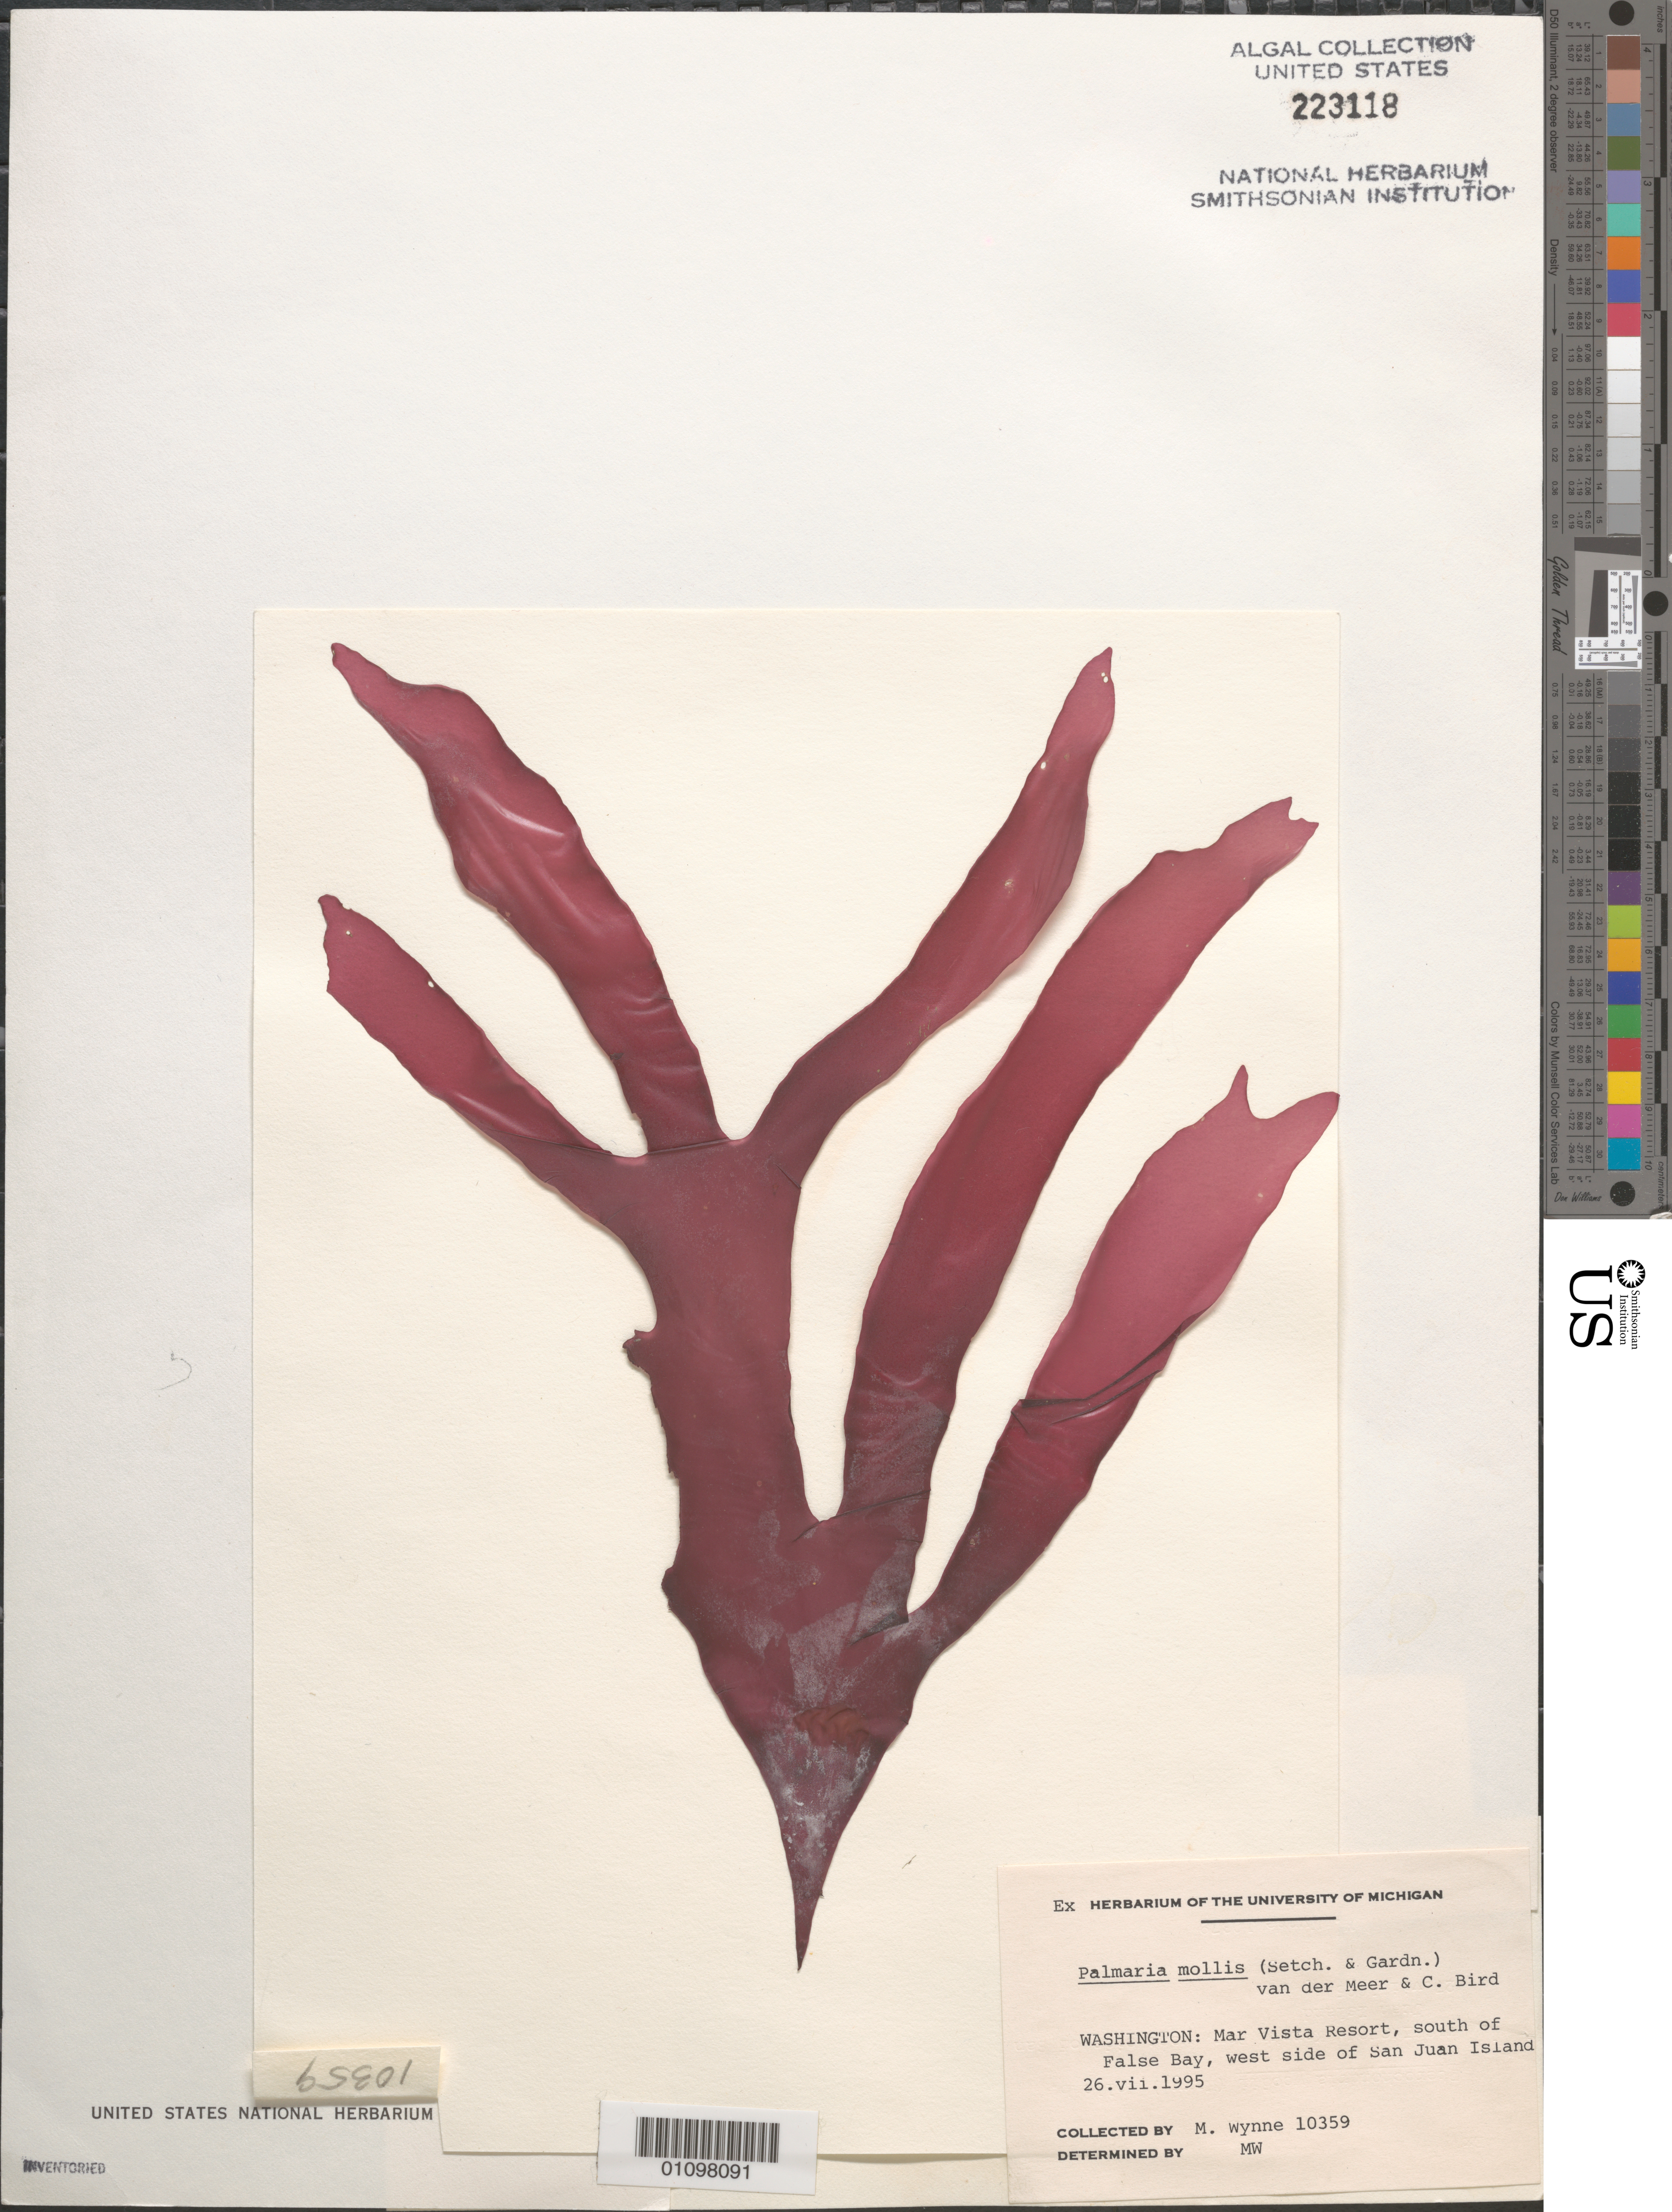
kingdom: Plantae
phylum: Rhodophyta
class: Florideophyceae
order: Palmariales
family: Palmariaceae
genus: Devaleraea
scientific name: Devaleraea mollis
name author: (Setchell & N.L. Gardner) G.W. Saunders et al.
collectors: M.J. Wynne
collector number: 10359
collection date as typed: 26 Jul 1995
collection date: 1995-07-26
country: United States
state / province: Washington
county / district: San Juan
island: San Juan Island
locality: Mar Vista Resort, south of False Bay, west side of San Juan Island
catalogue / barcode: US 223118